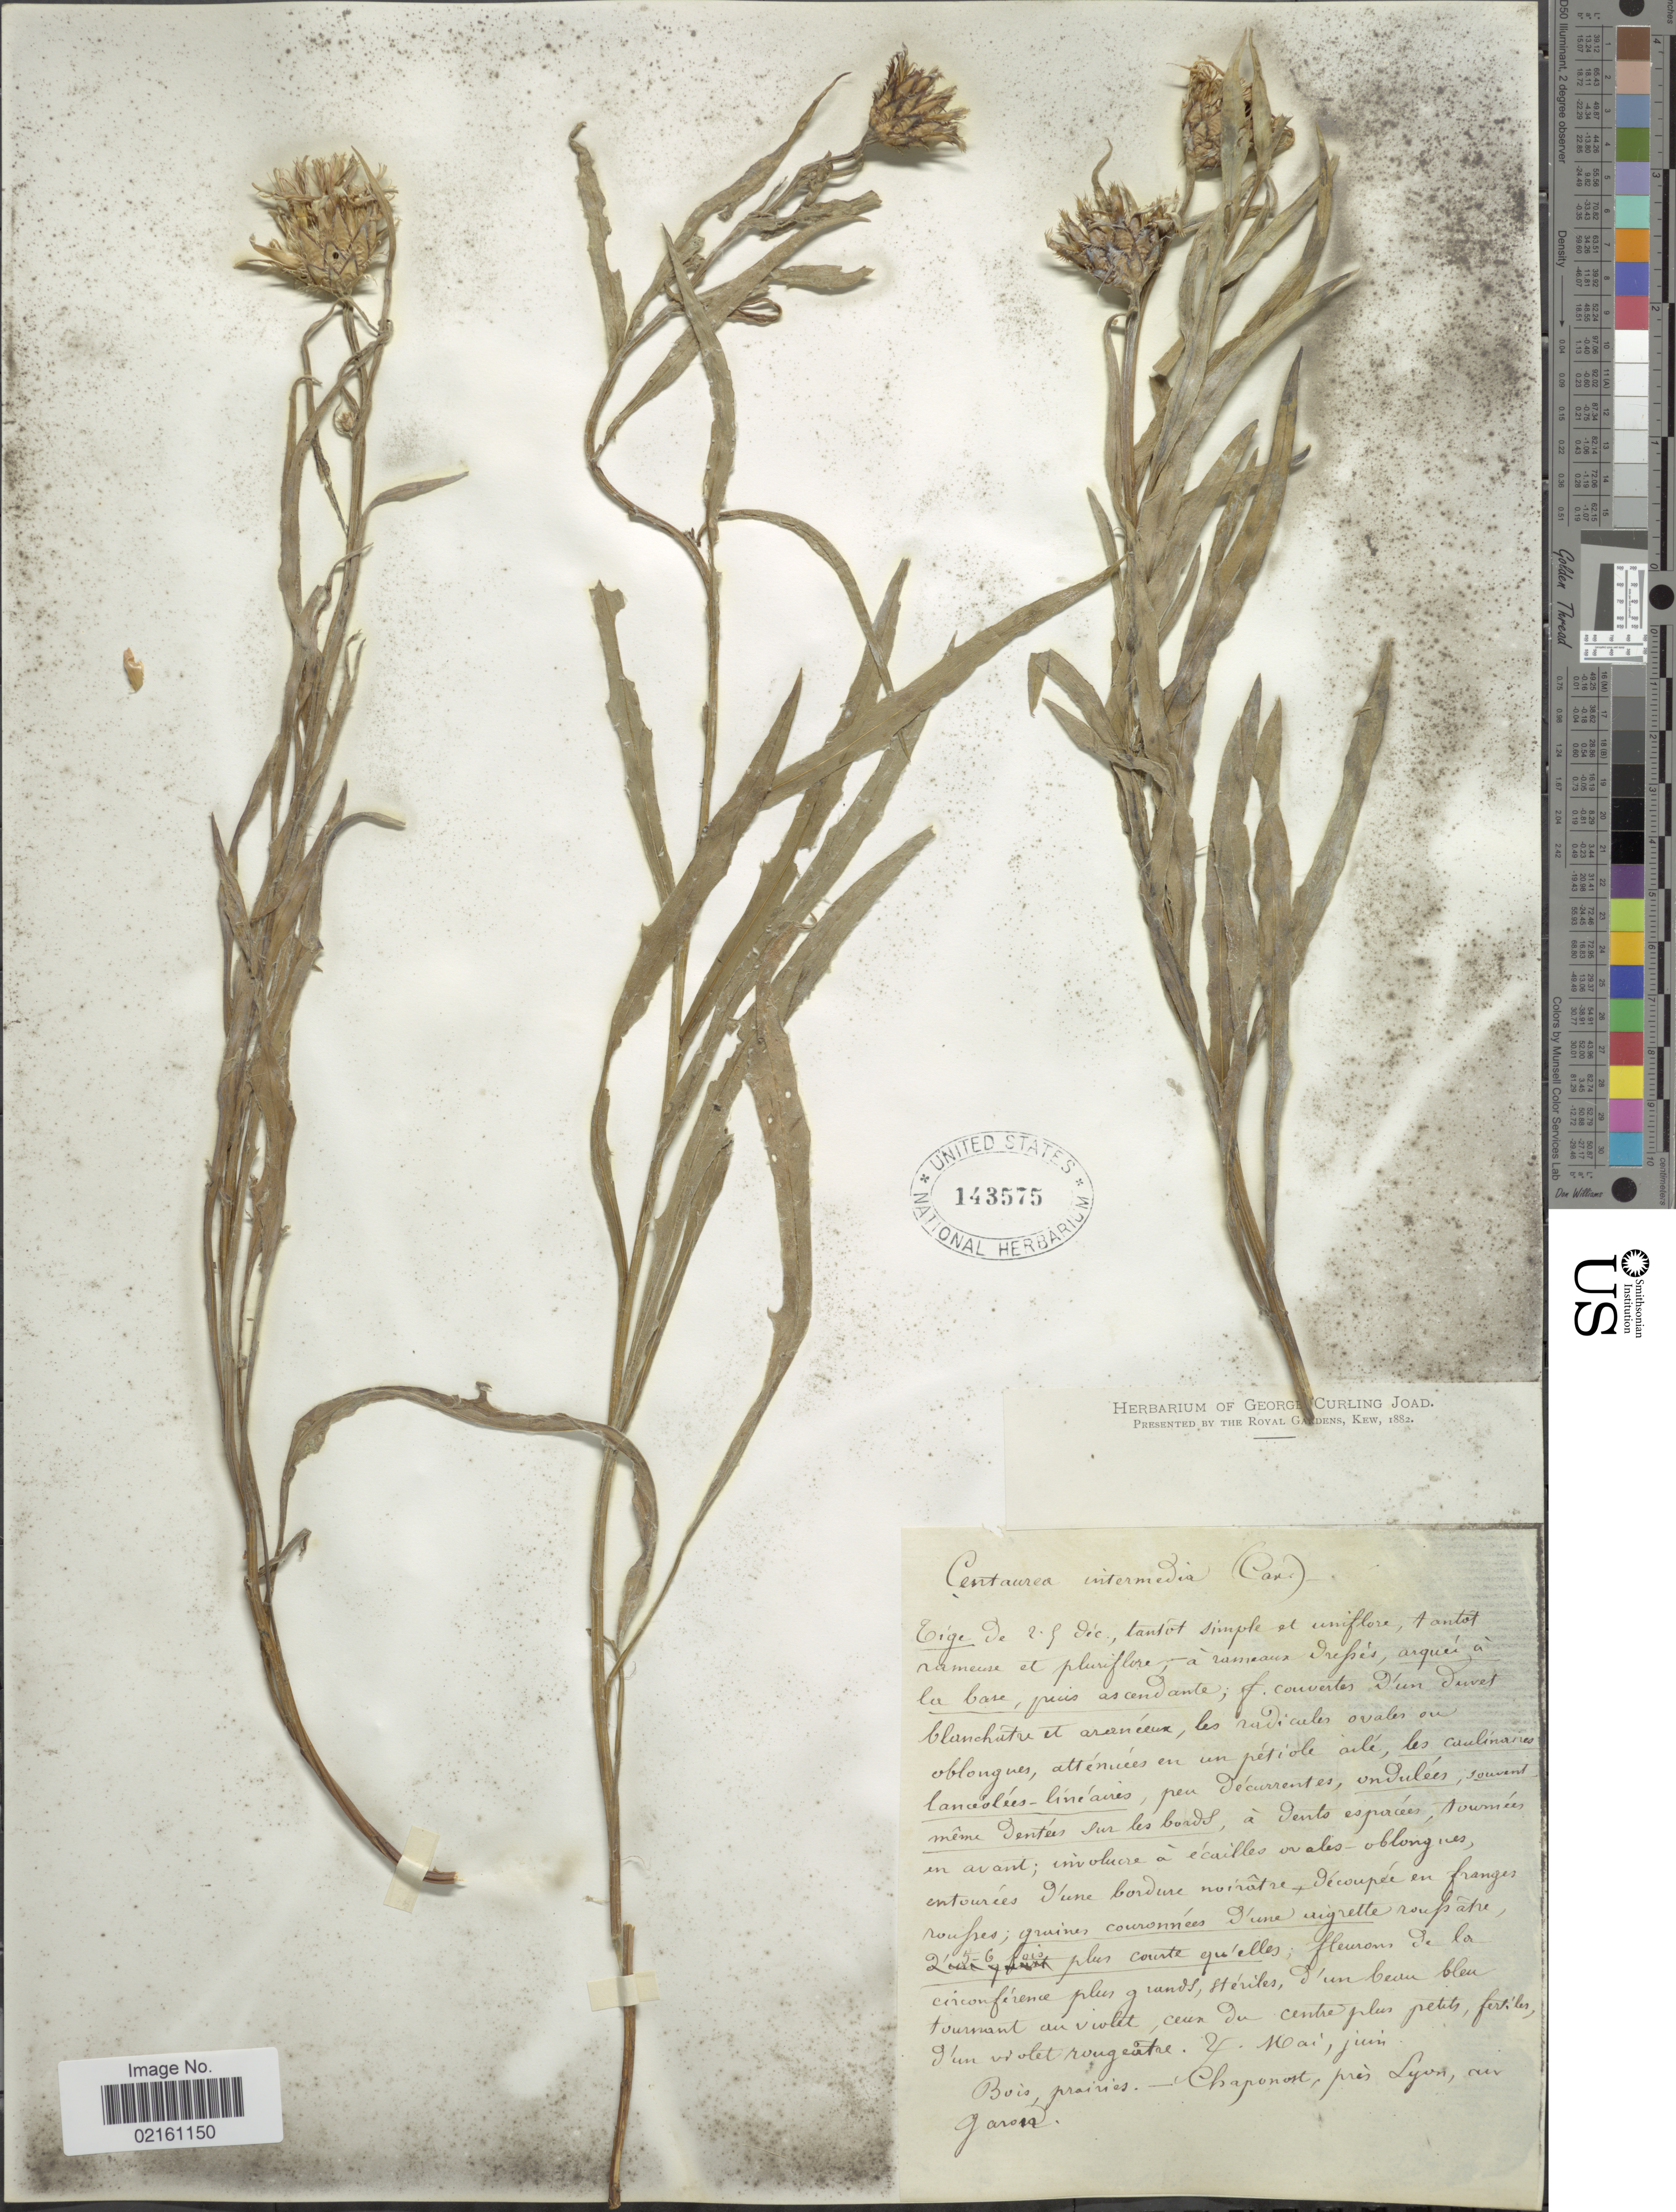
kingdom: Plantae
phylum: Tracheophyta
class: Magnoliopsida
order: Asterales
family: Asteraceae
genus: Centaurea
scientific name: Centaurea intermedia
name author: Cariot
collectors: ex herb. George Curling Joad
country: France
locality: Chaponost, pres Lyon, air Garon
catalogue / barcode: US 143575